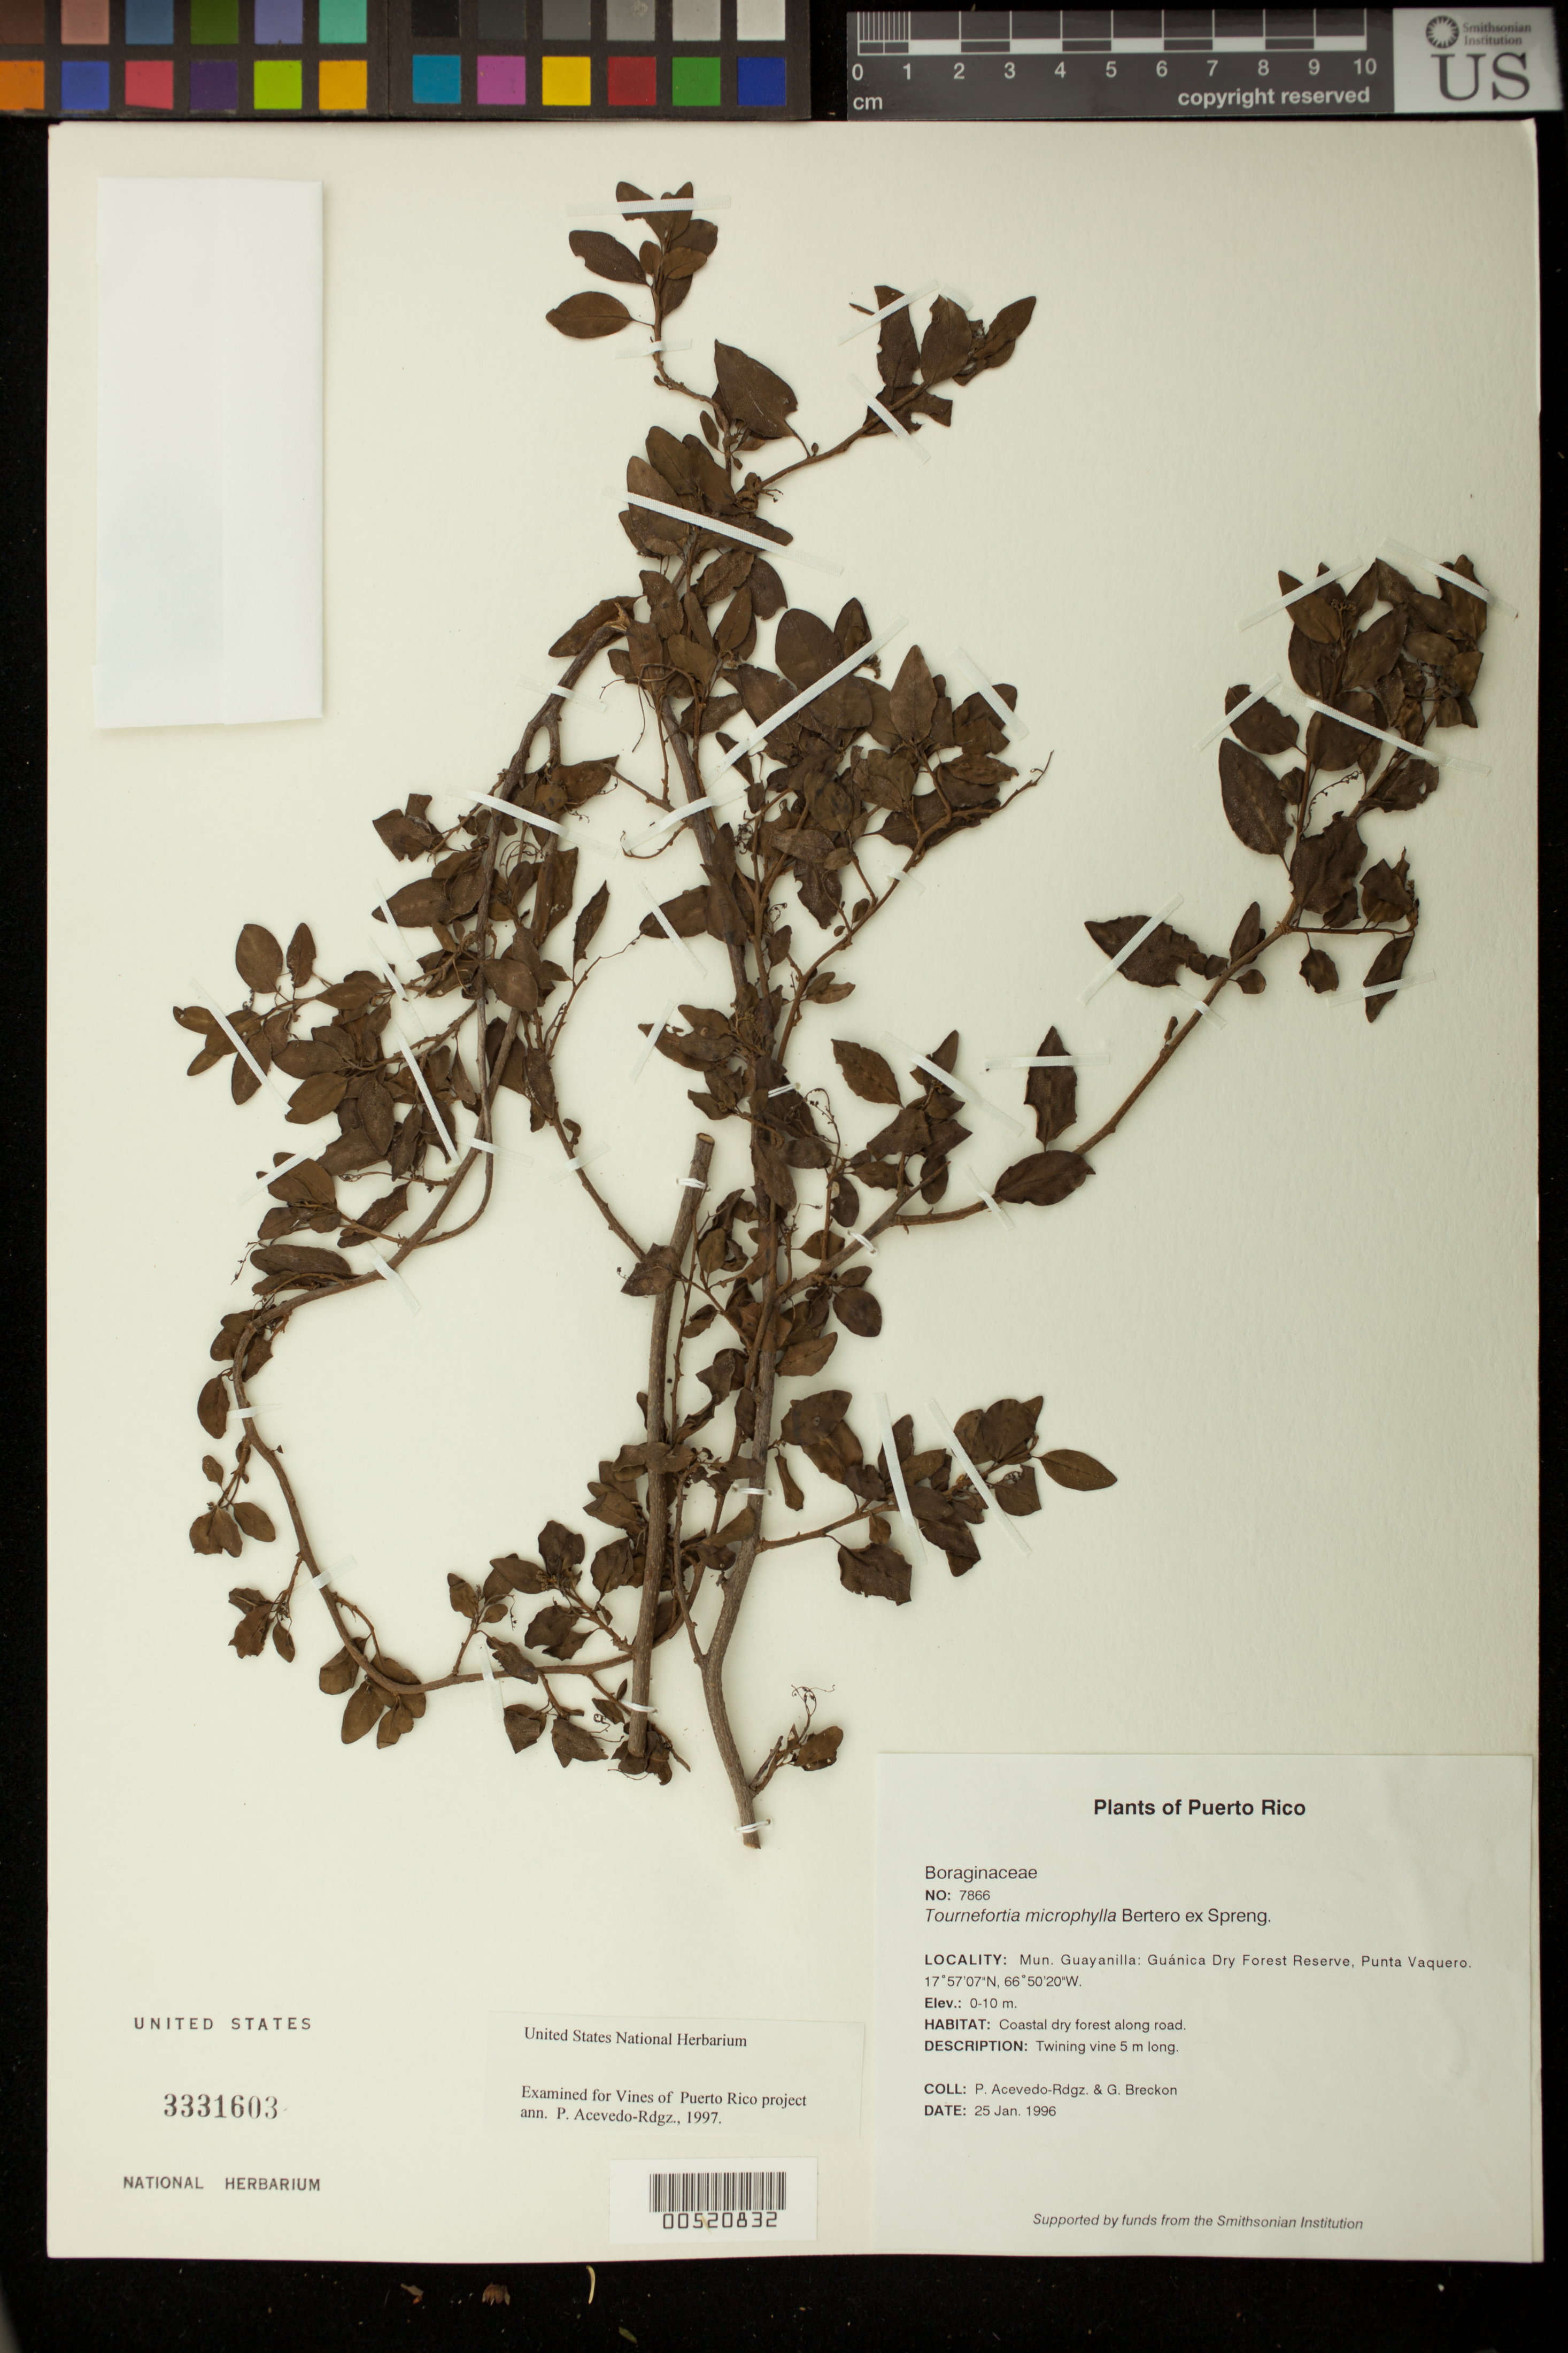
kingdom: Plantae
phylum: Tracheophyta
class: Magnoliopsida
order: Boraginales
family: Heliotropiaceae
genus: Myriopus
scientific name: Myriopus microphyllus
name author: (Bertero ex Spreng.) Feuillet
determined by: Feuillet, C.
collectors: P. Acevedo-Rodr. & G. J. Breckon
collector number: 7866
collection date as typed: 25 Jan 1996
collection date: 1996-01-25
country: Puerto Rico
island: Puerto Rico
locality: Mun. Guayanilla: Guánica Dry Forest Reserve, Punta Vaquero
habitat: Coastal dry forest along road.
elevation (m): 0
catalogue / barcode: US 3331603